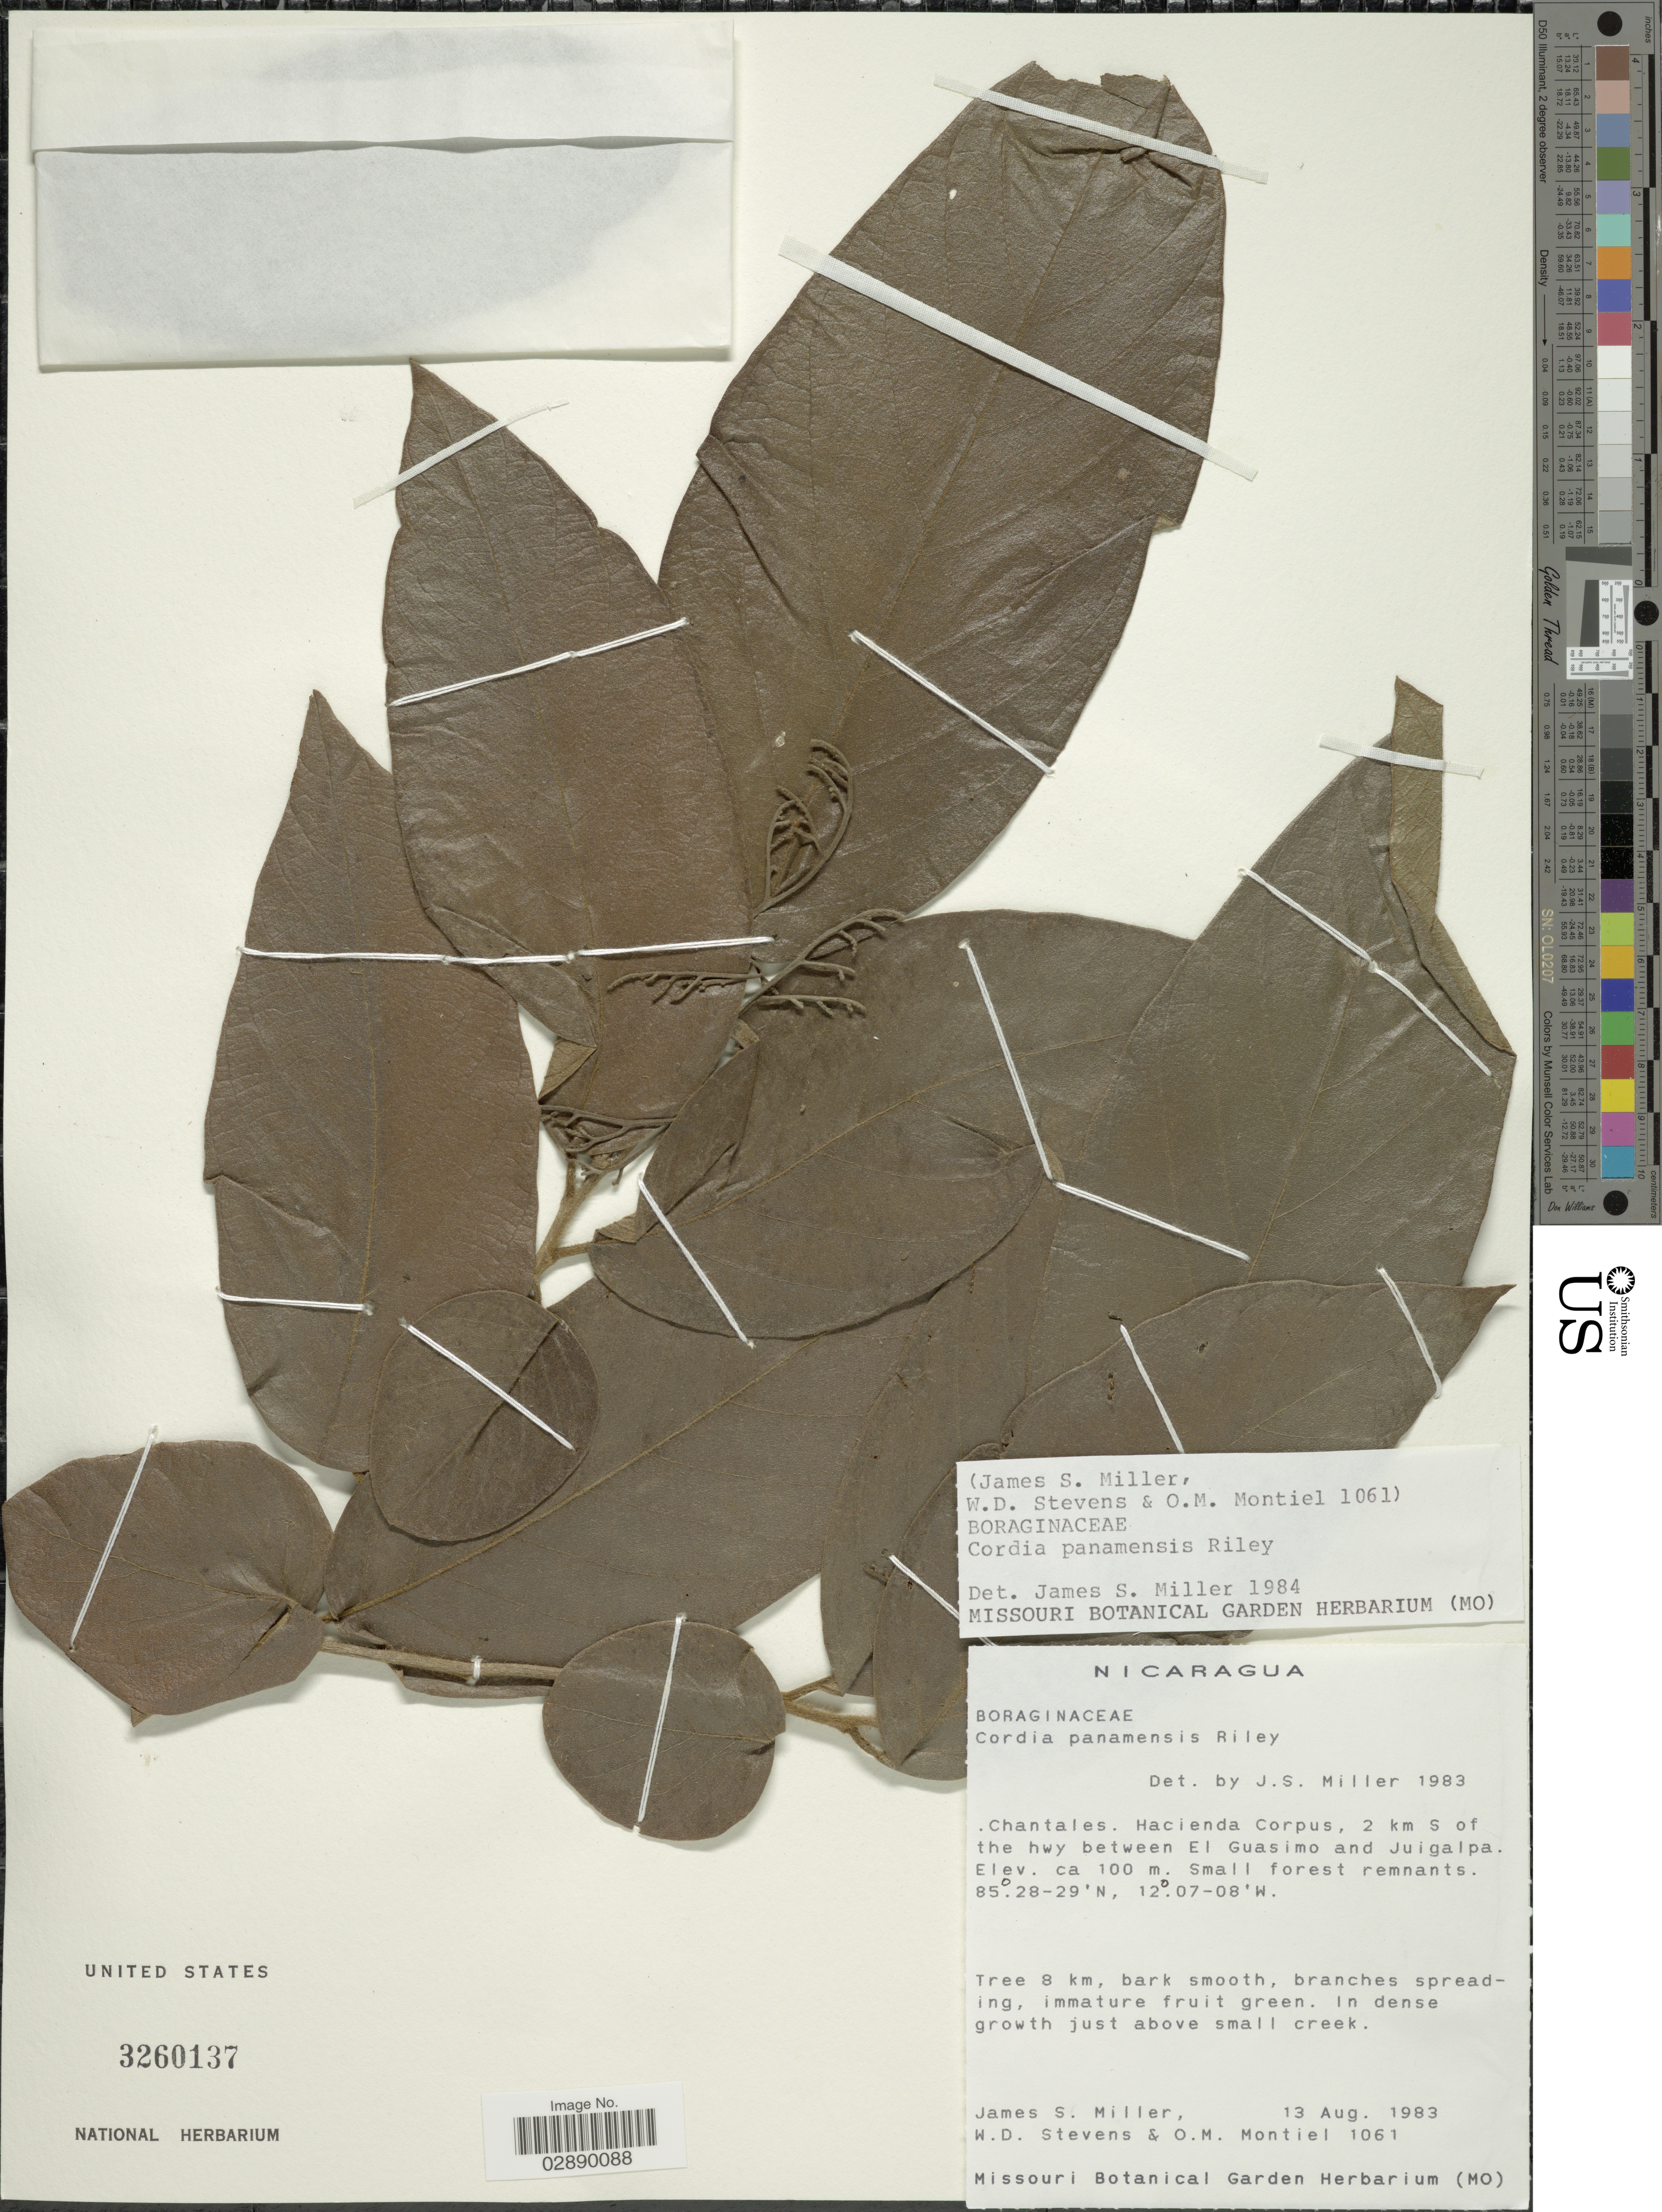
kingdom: Plantae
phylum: Tracheophyta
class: Magnoliopsida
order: Boraginales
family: Cordiaceae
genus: Cordia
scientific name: Cordia panamensis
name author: L. Riley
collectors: J. S. Miller, W. D. Stevens & O. Montiel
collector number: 1061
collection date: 1983-08-13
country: Nicaragua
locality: Chantales. Hacienda Corpus, 2 km S of the hwy between El Guasimo and Juigalpa.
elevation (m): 100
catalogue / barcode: US 3260137